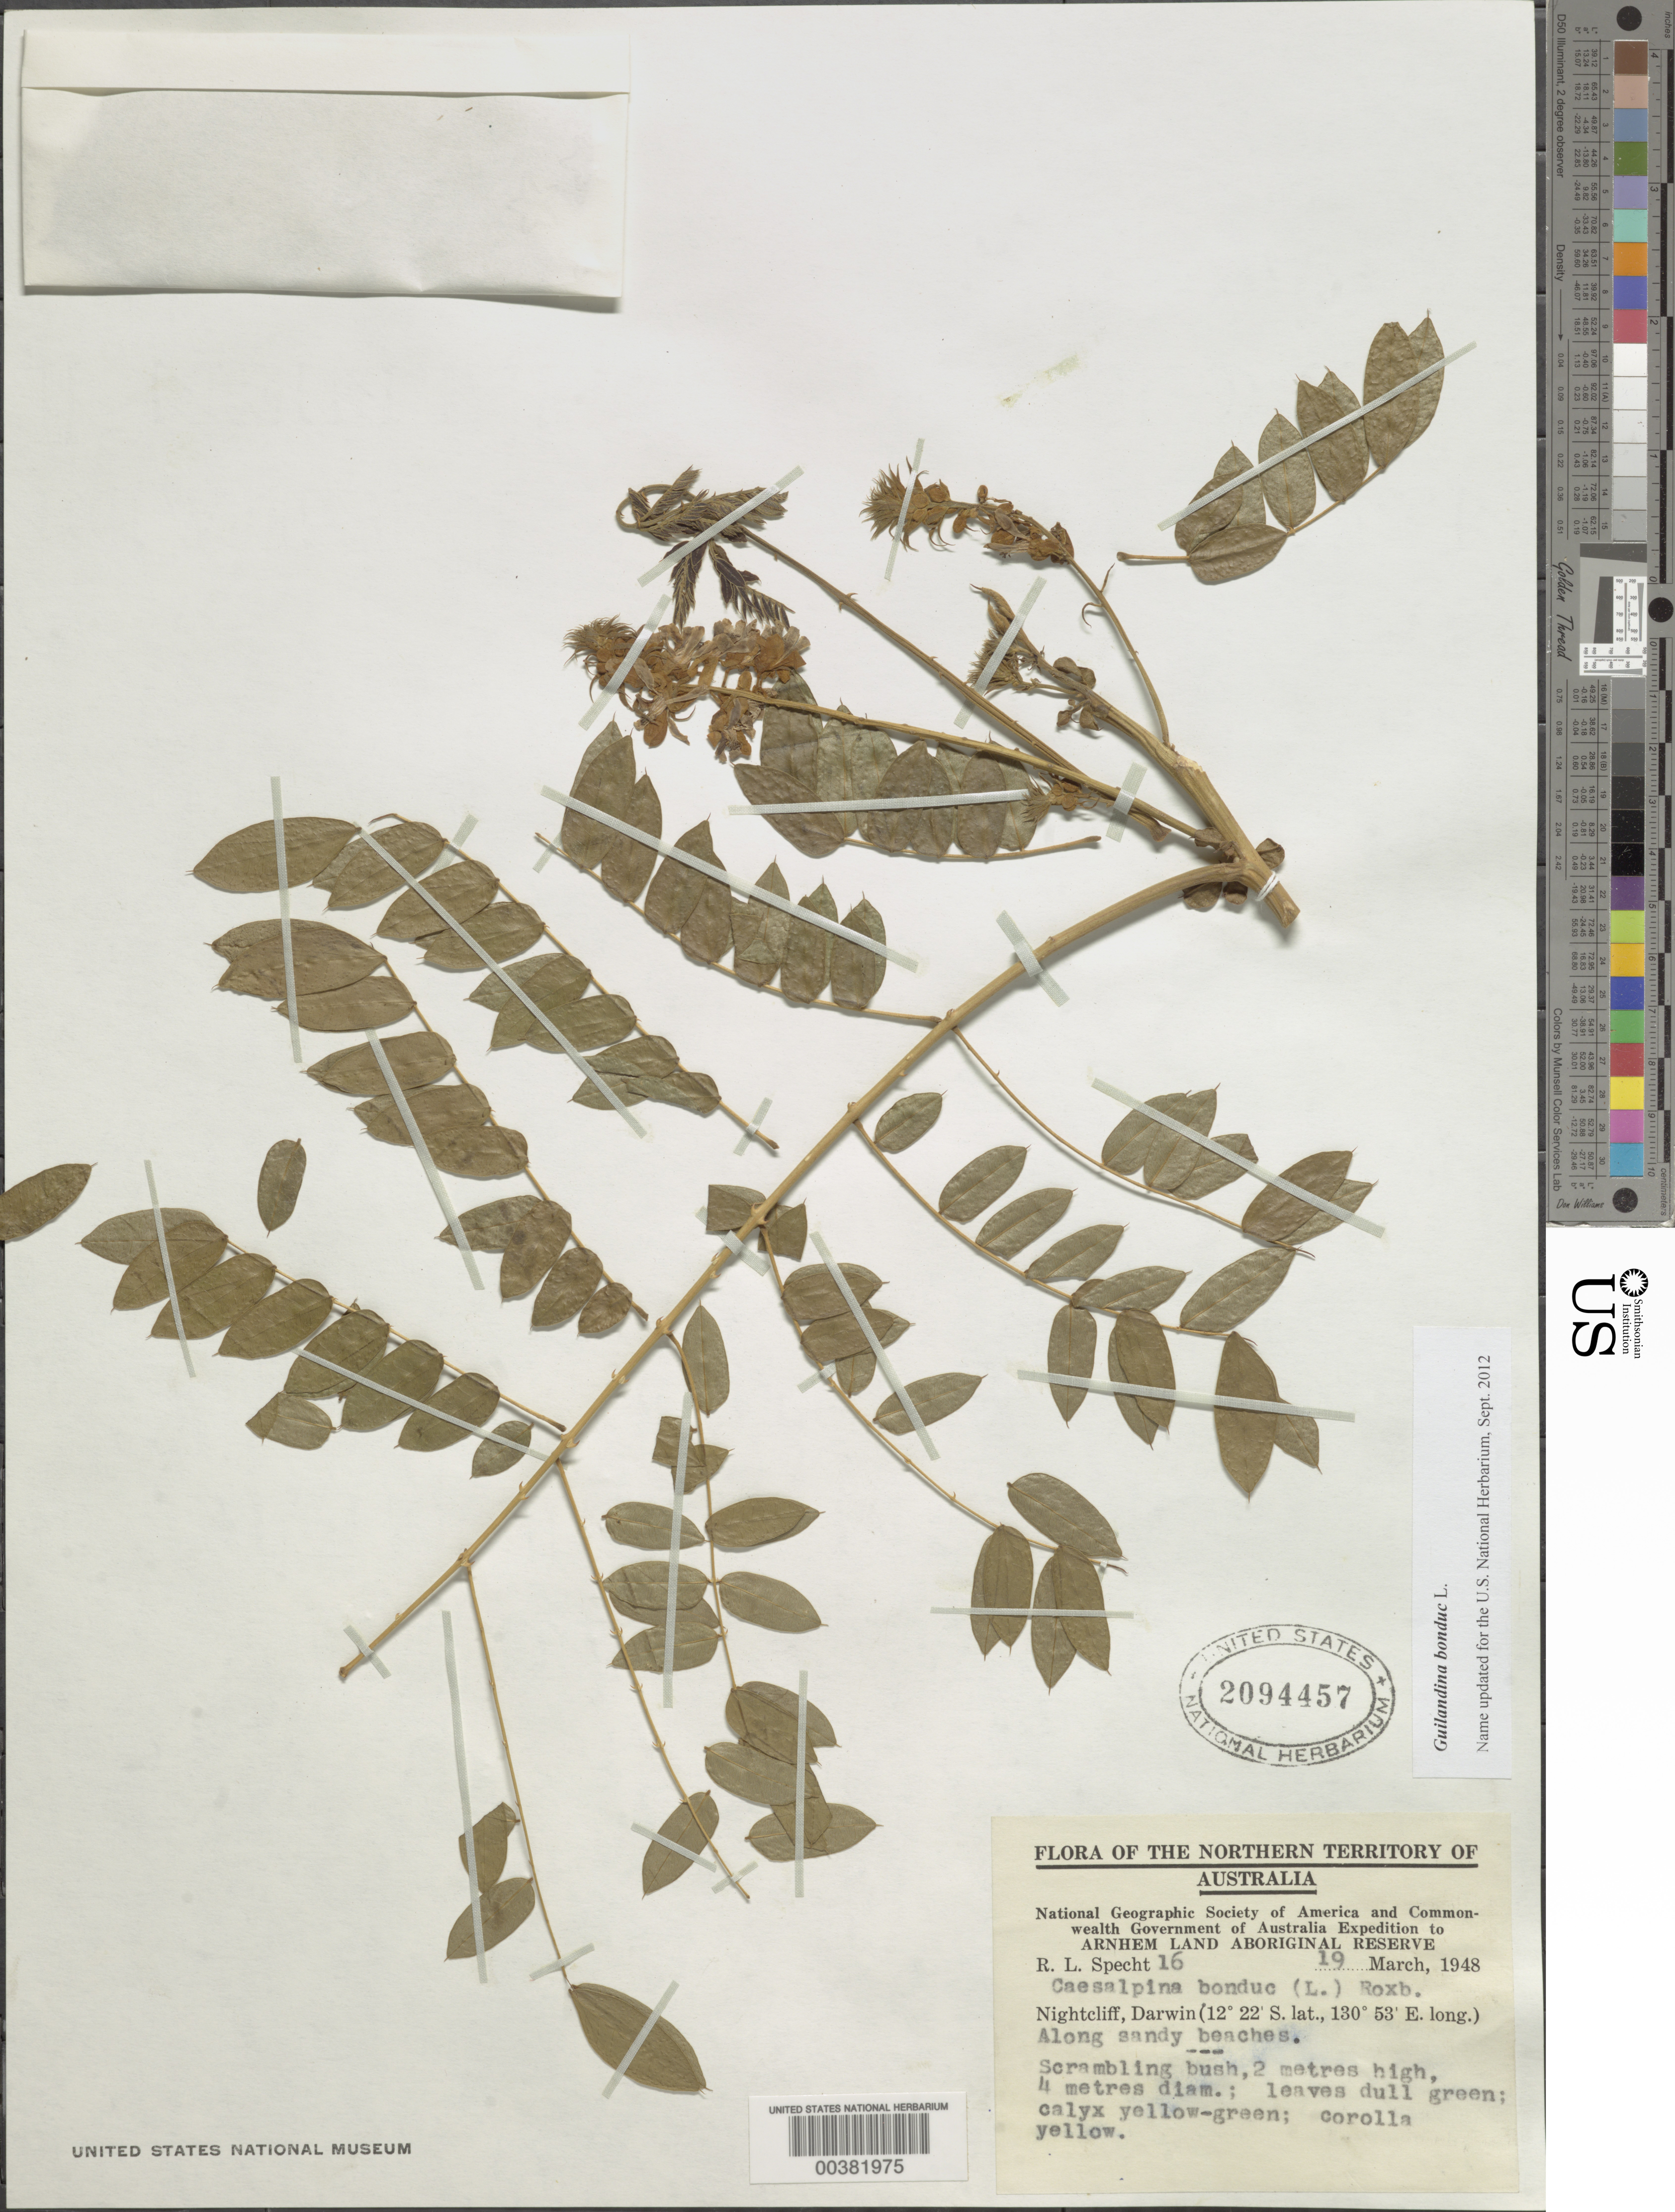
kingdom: Plantae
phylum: Tracheophyta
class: Magnoliopsida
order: Fabales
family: Fabaceae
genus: Guilandina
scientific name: Guilandina bonduc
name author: L.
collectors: R. L. Specht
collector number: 16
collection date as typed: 19 Mar 1948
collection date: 1948-03-19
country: Australia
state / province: Northern Territory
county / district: Darwin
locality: Nightcliff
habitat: Along sandy beaches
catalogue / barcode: US 2094457